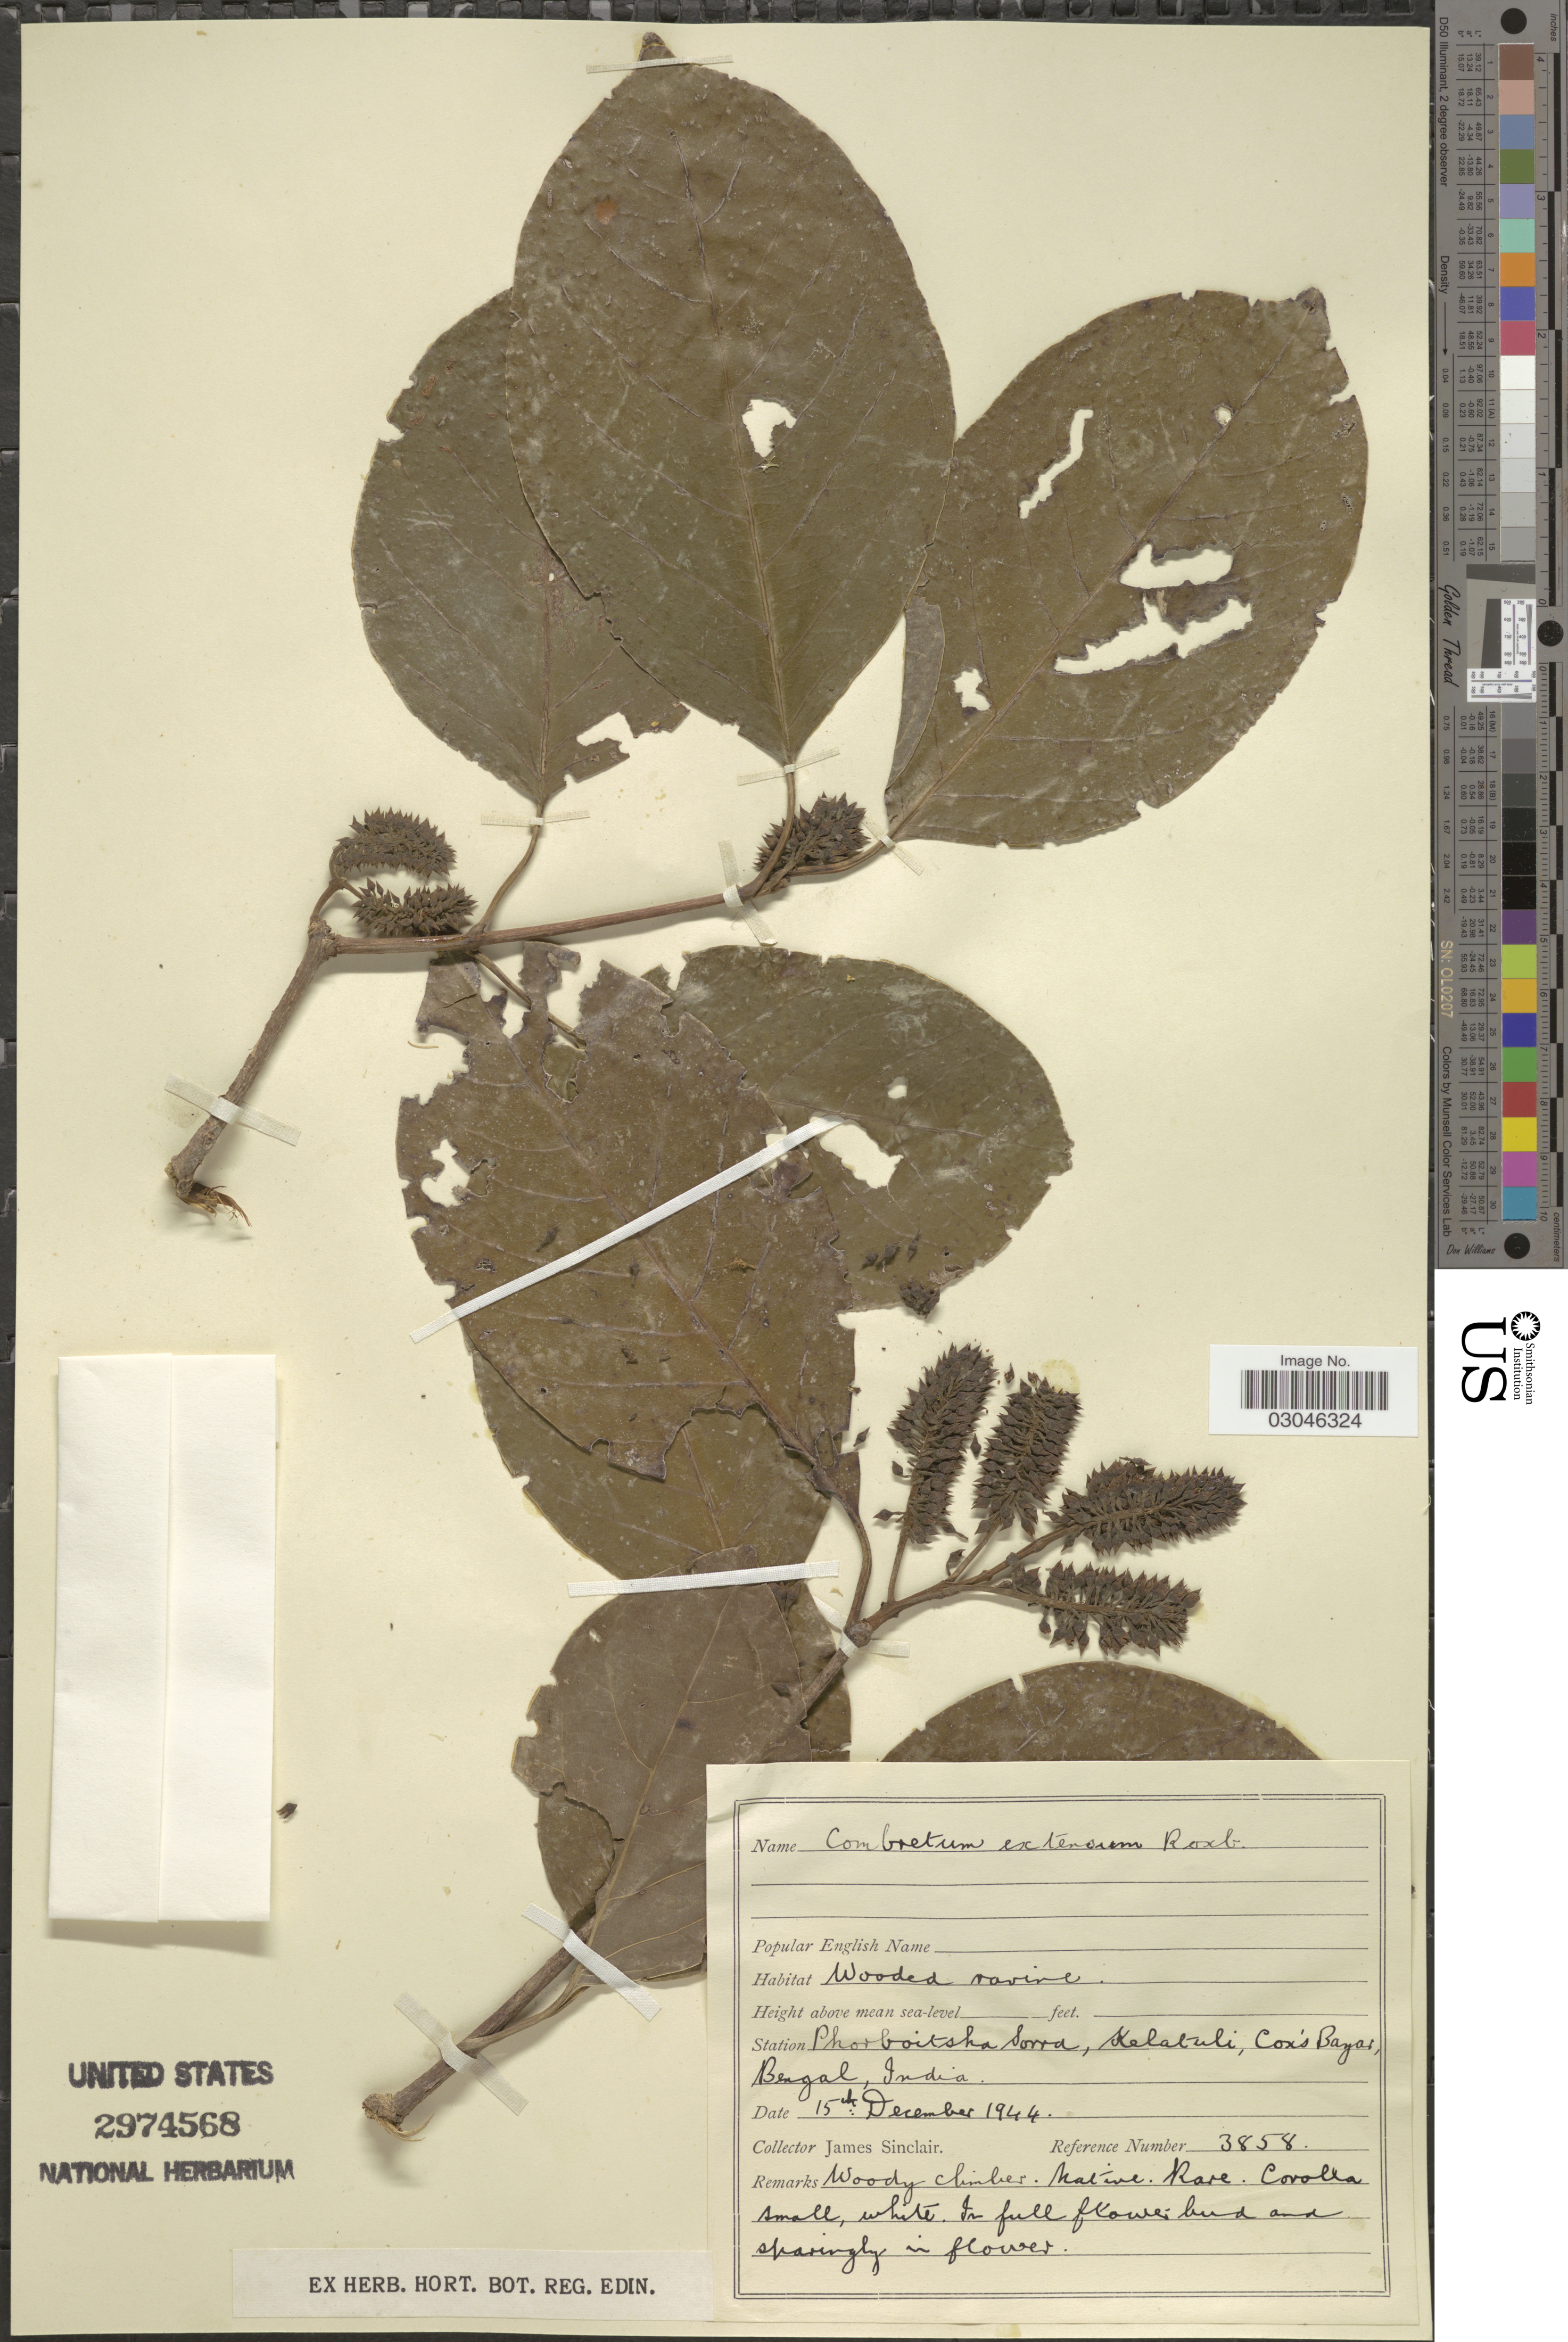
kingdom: Plantae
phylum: Tracheophyta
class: Magnoliopsida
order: Myrtales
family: Combretaceae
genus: Combretum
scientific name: Combretum extensum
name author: Roxb.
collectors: J. Sinclair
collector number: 3858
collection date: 1944-12-15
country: Bangladesh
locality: Phorboitsha Sorra, Kelatuli, Cox's Bazar, Bengal.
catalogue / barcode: US 2974568